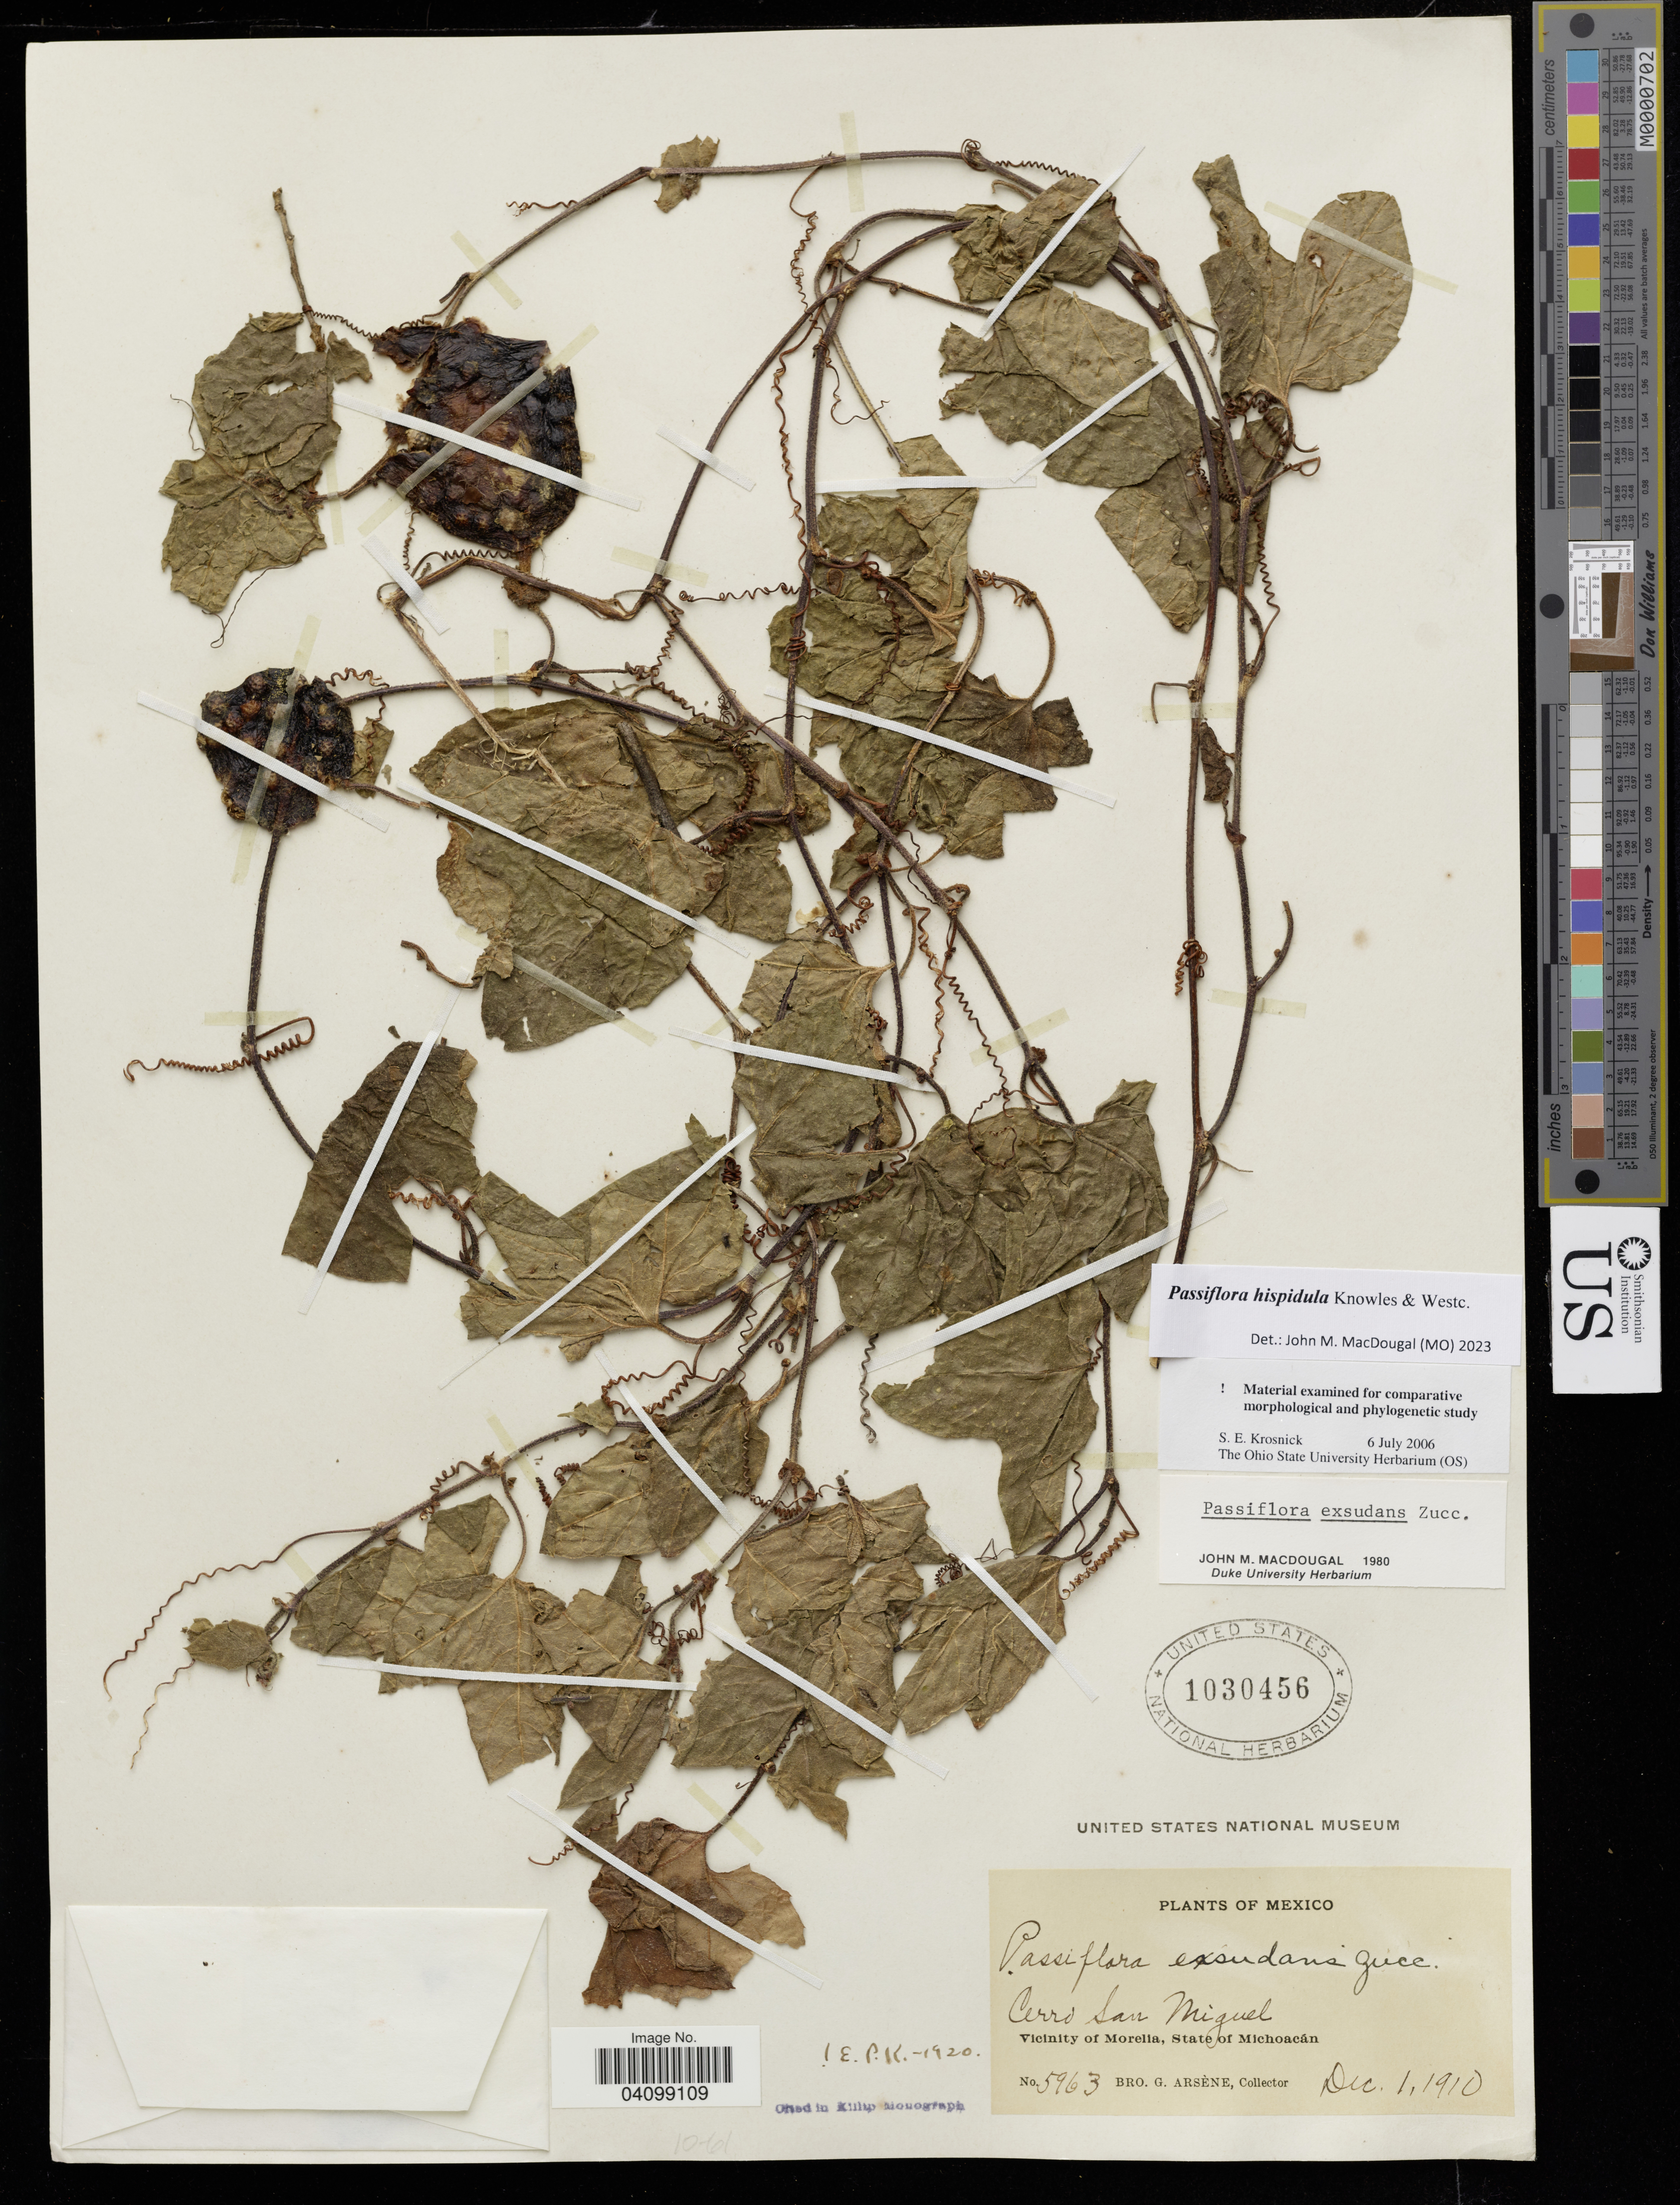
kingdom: Plantae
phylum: Tracheophyta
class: Magnoliopsida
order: Malpighiales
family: Passifloraceae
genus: Passiflora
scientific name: Passiflora hispidula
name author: Knowles & Westc.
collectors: Bro. G. Arsène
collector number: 5963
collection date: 1910-12-01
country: Mexico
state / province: Michoacán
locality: Cerro San Miguel. Vicinity of Morelia.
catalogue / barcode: US 1030456